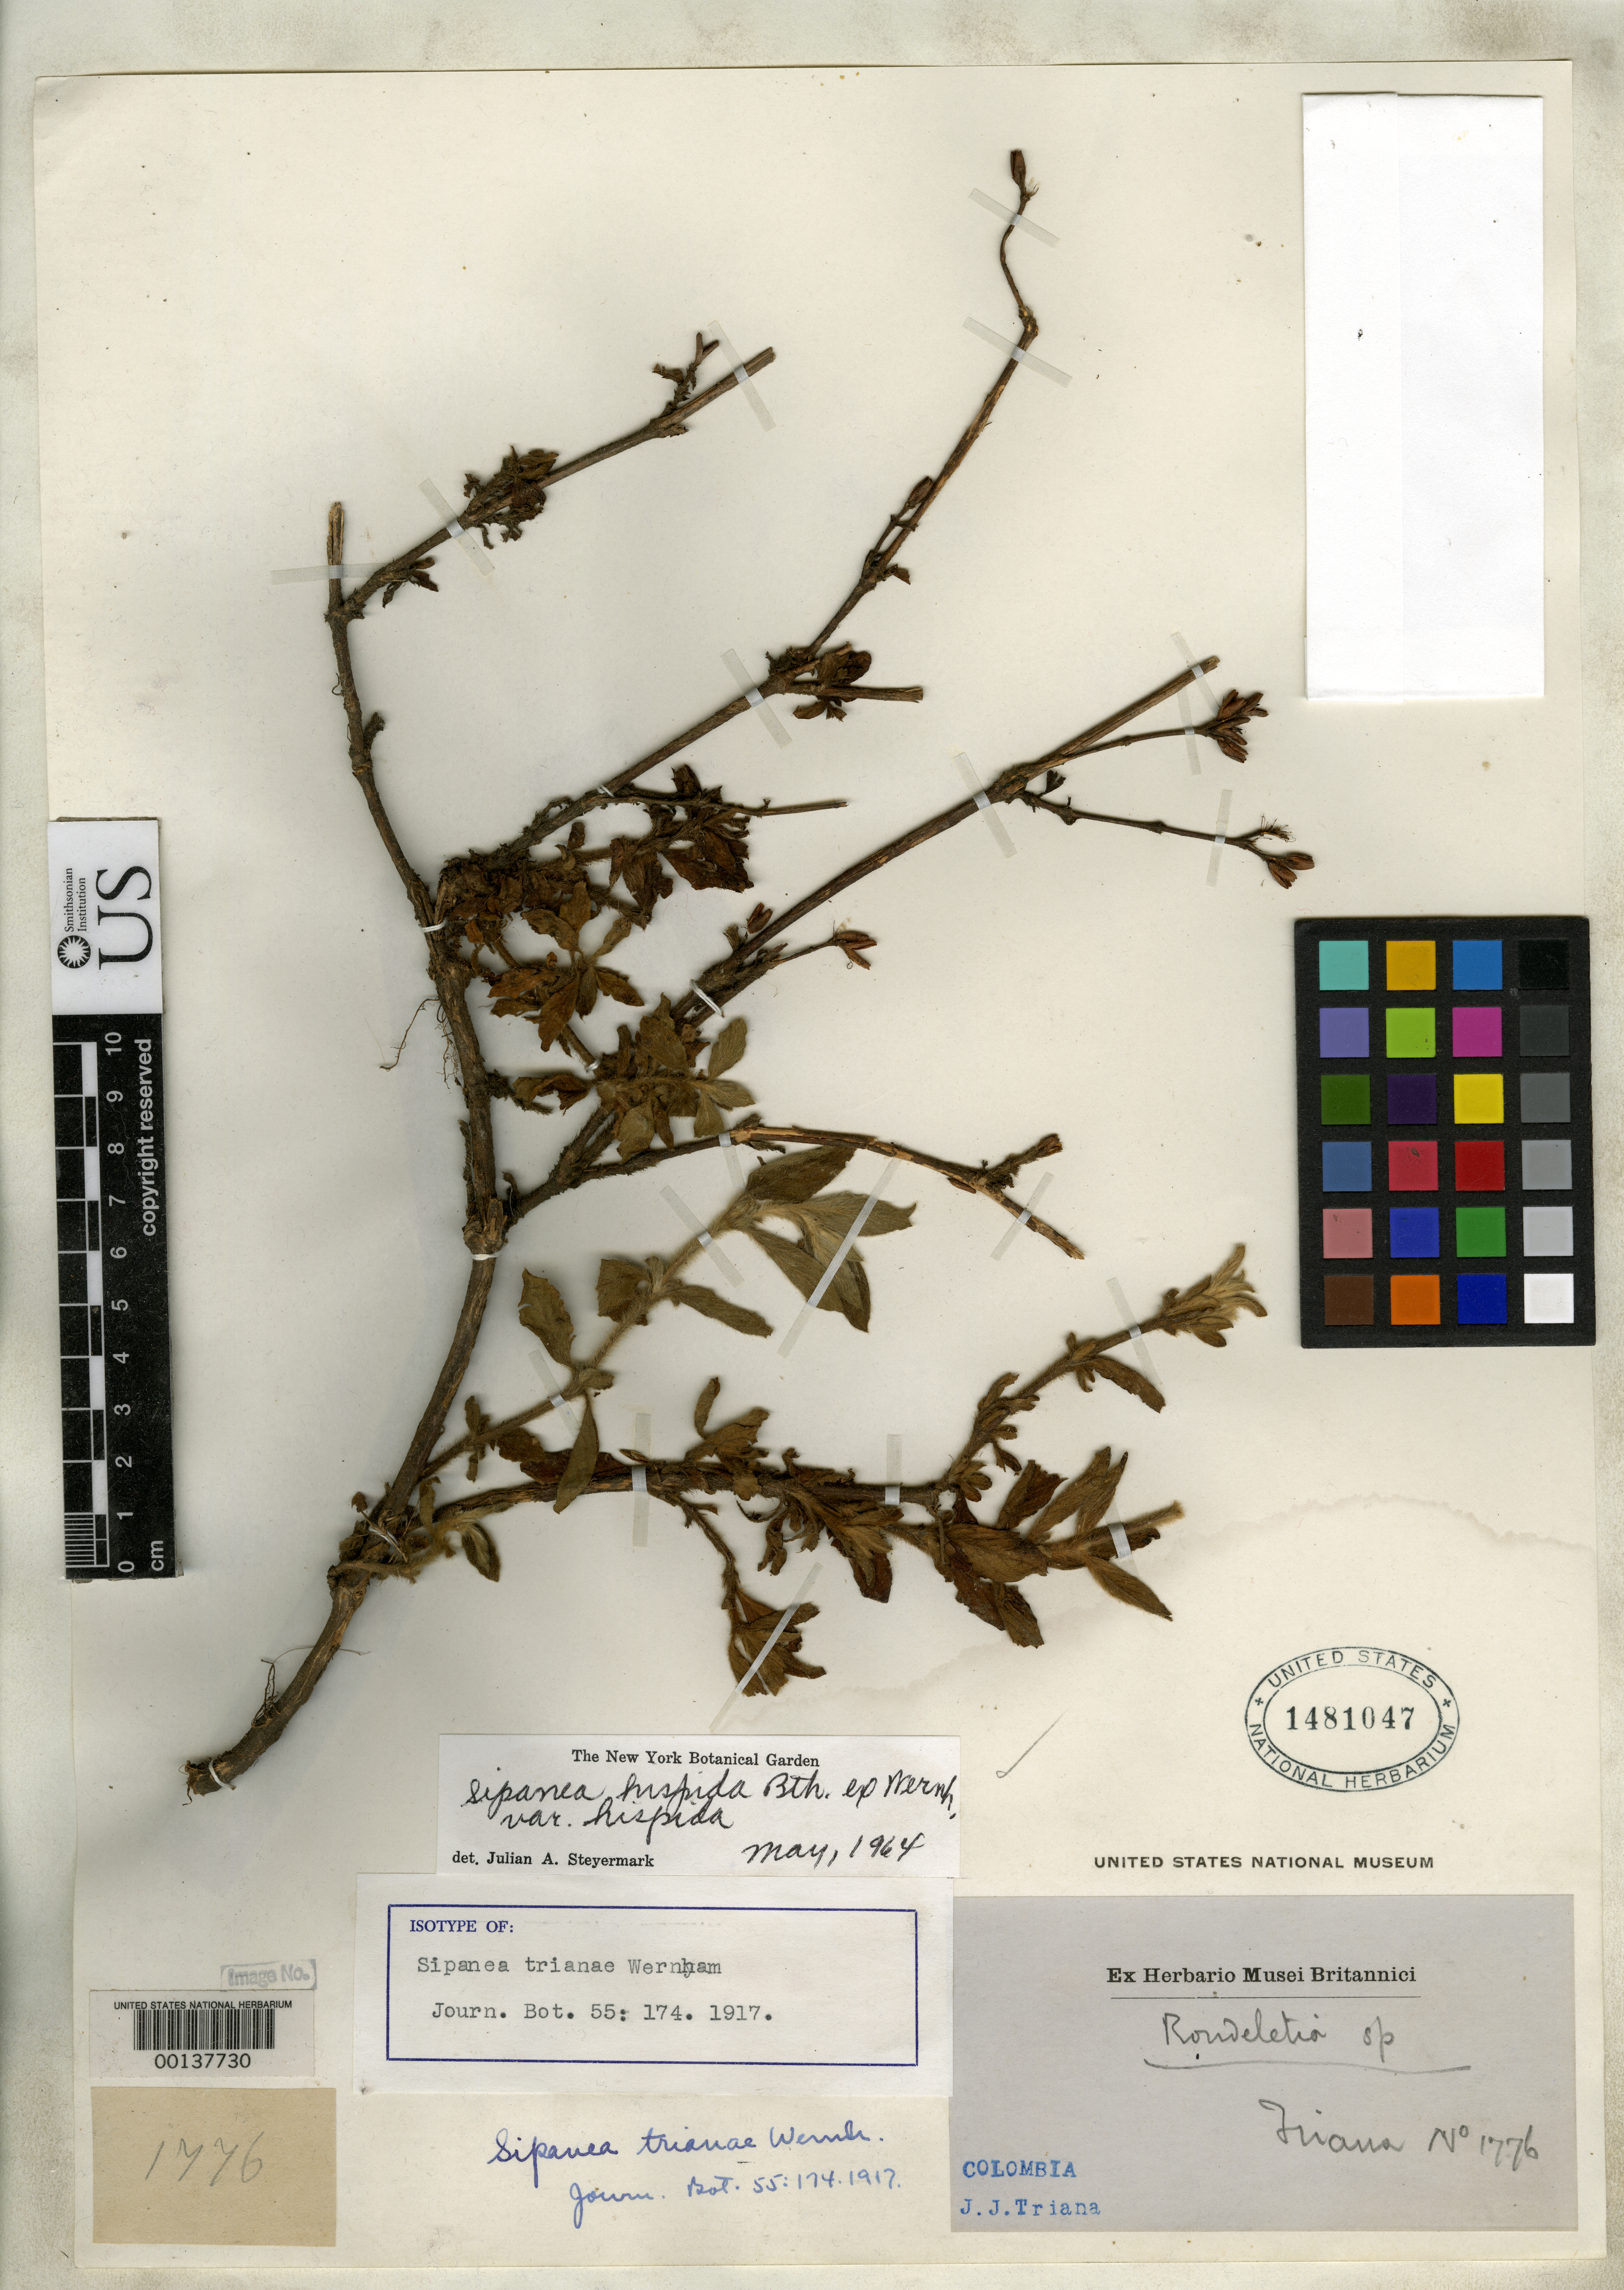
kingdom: Plantae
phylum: Tracheophyta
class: Magnoliopsida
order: Gentianales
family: Rubiaceae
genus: Sipanea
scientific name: Sipanea trianae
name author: Wernham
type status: Isotype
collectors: J. J. Triana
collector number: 1776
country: Colombia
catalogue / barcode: US 1481047